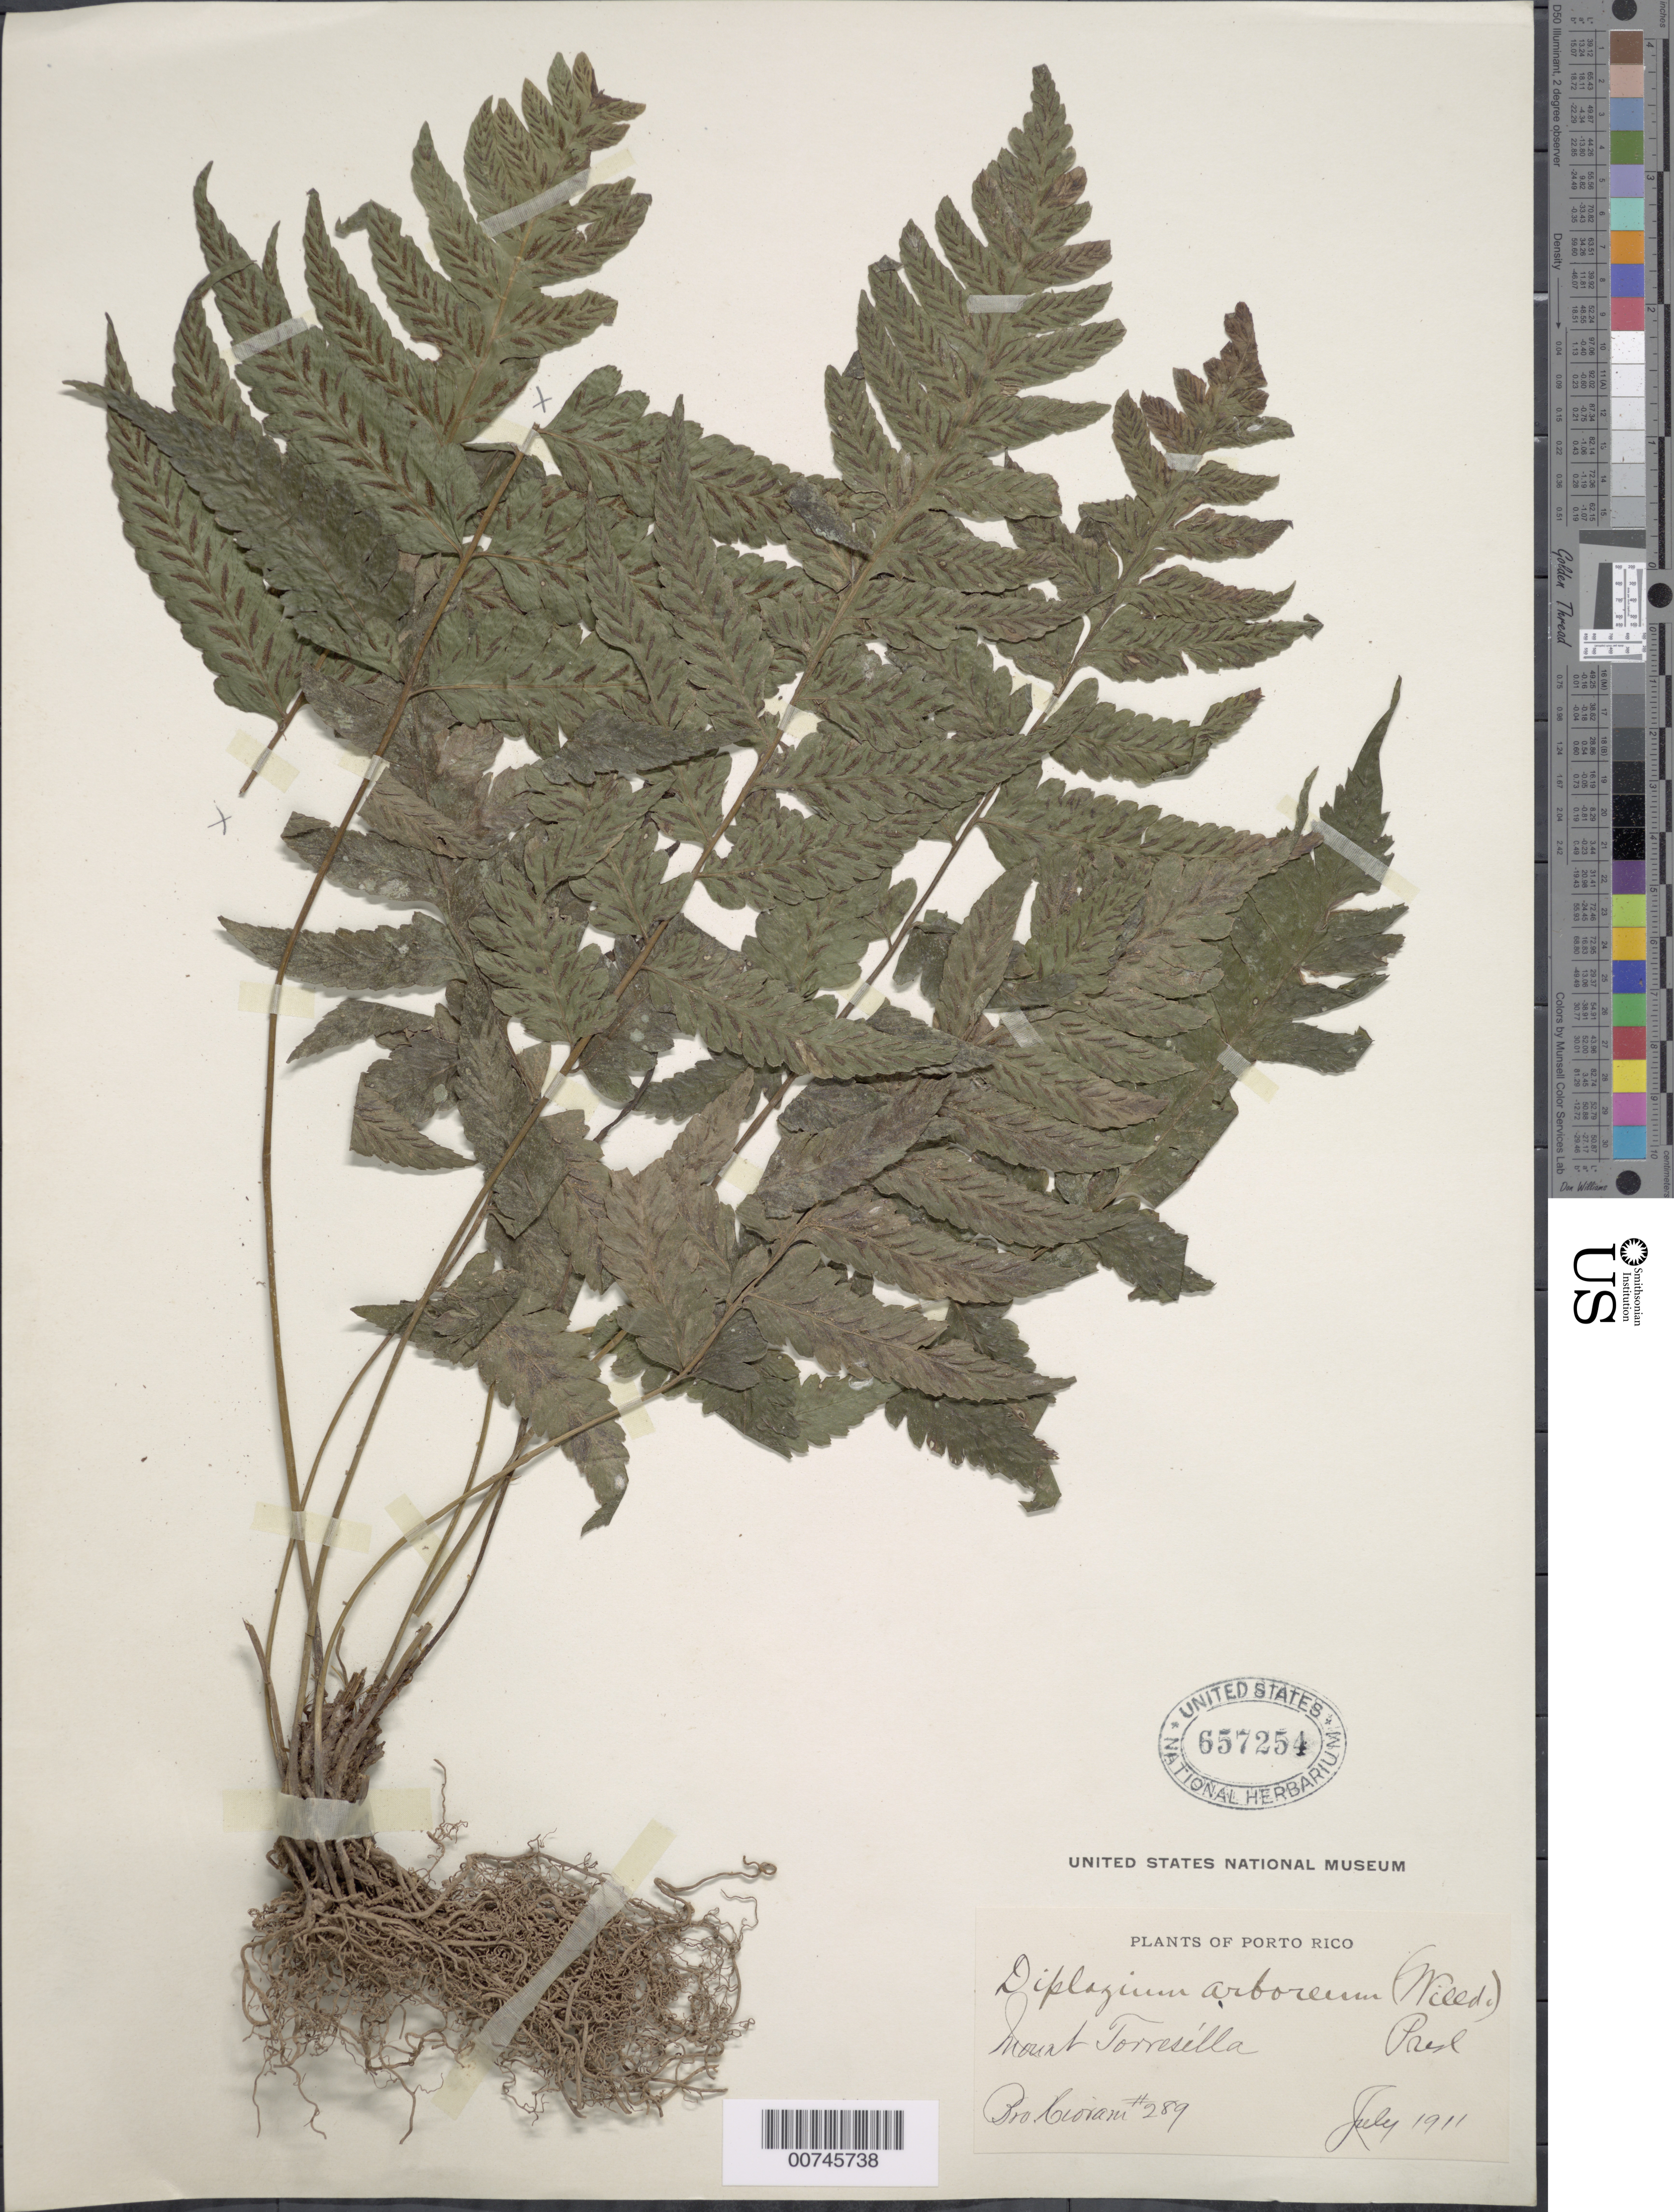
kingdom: Plantae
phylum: Tracheophyta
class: Polypodiopsida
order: Polypodiales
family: Athyriaceae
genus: Diplazium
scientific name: Diplazium cristatum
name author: (Desr.) Alston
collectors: Bro. Hioram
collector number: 289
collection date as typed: Jul 1911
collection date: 1911-07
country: Puerto Rico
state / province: Barranquitas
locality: Mount Torrecilla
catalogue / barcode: US 657254